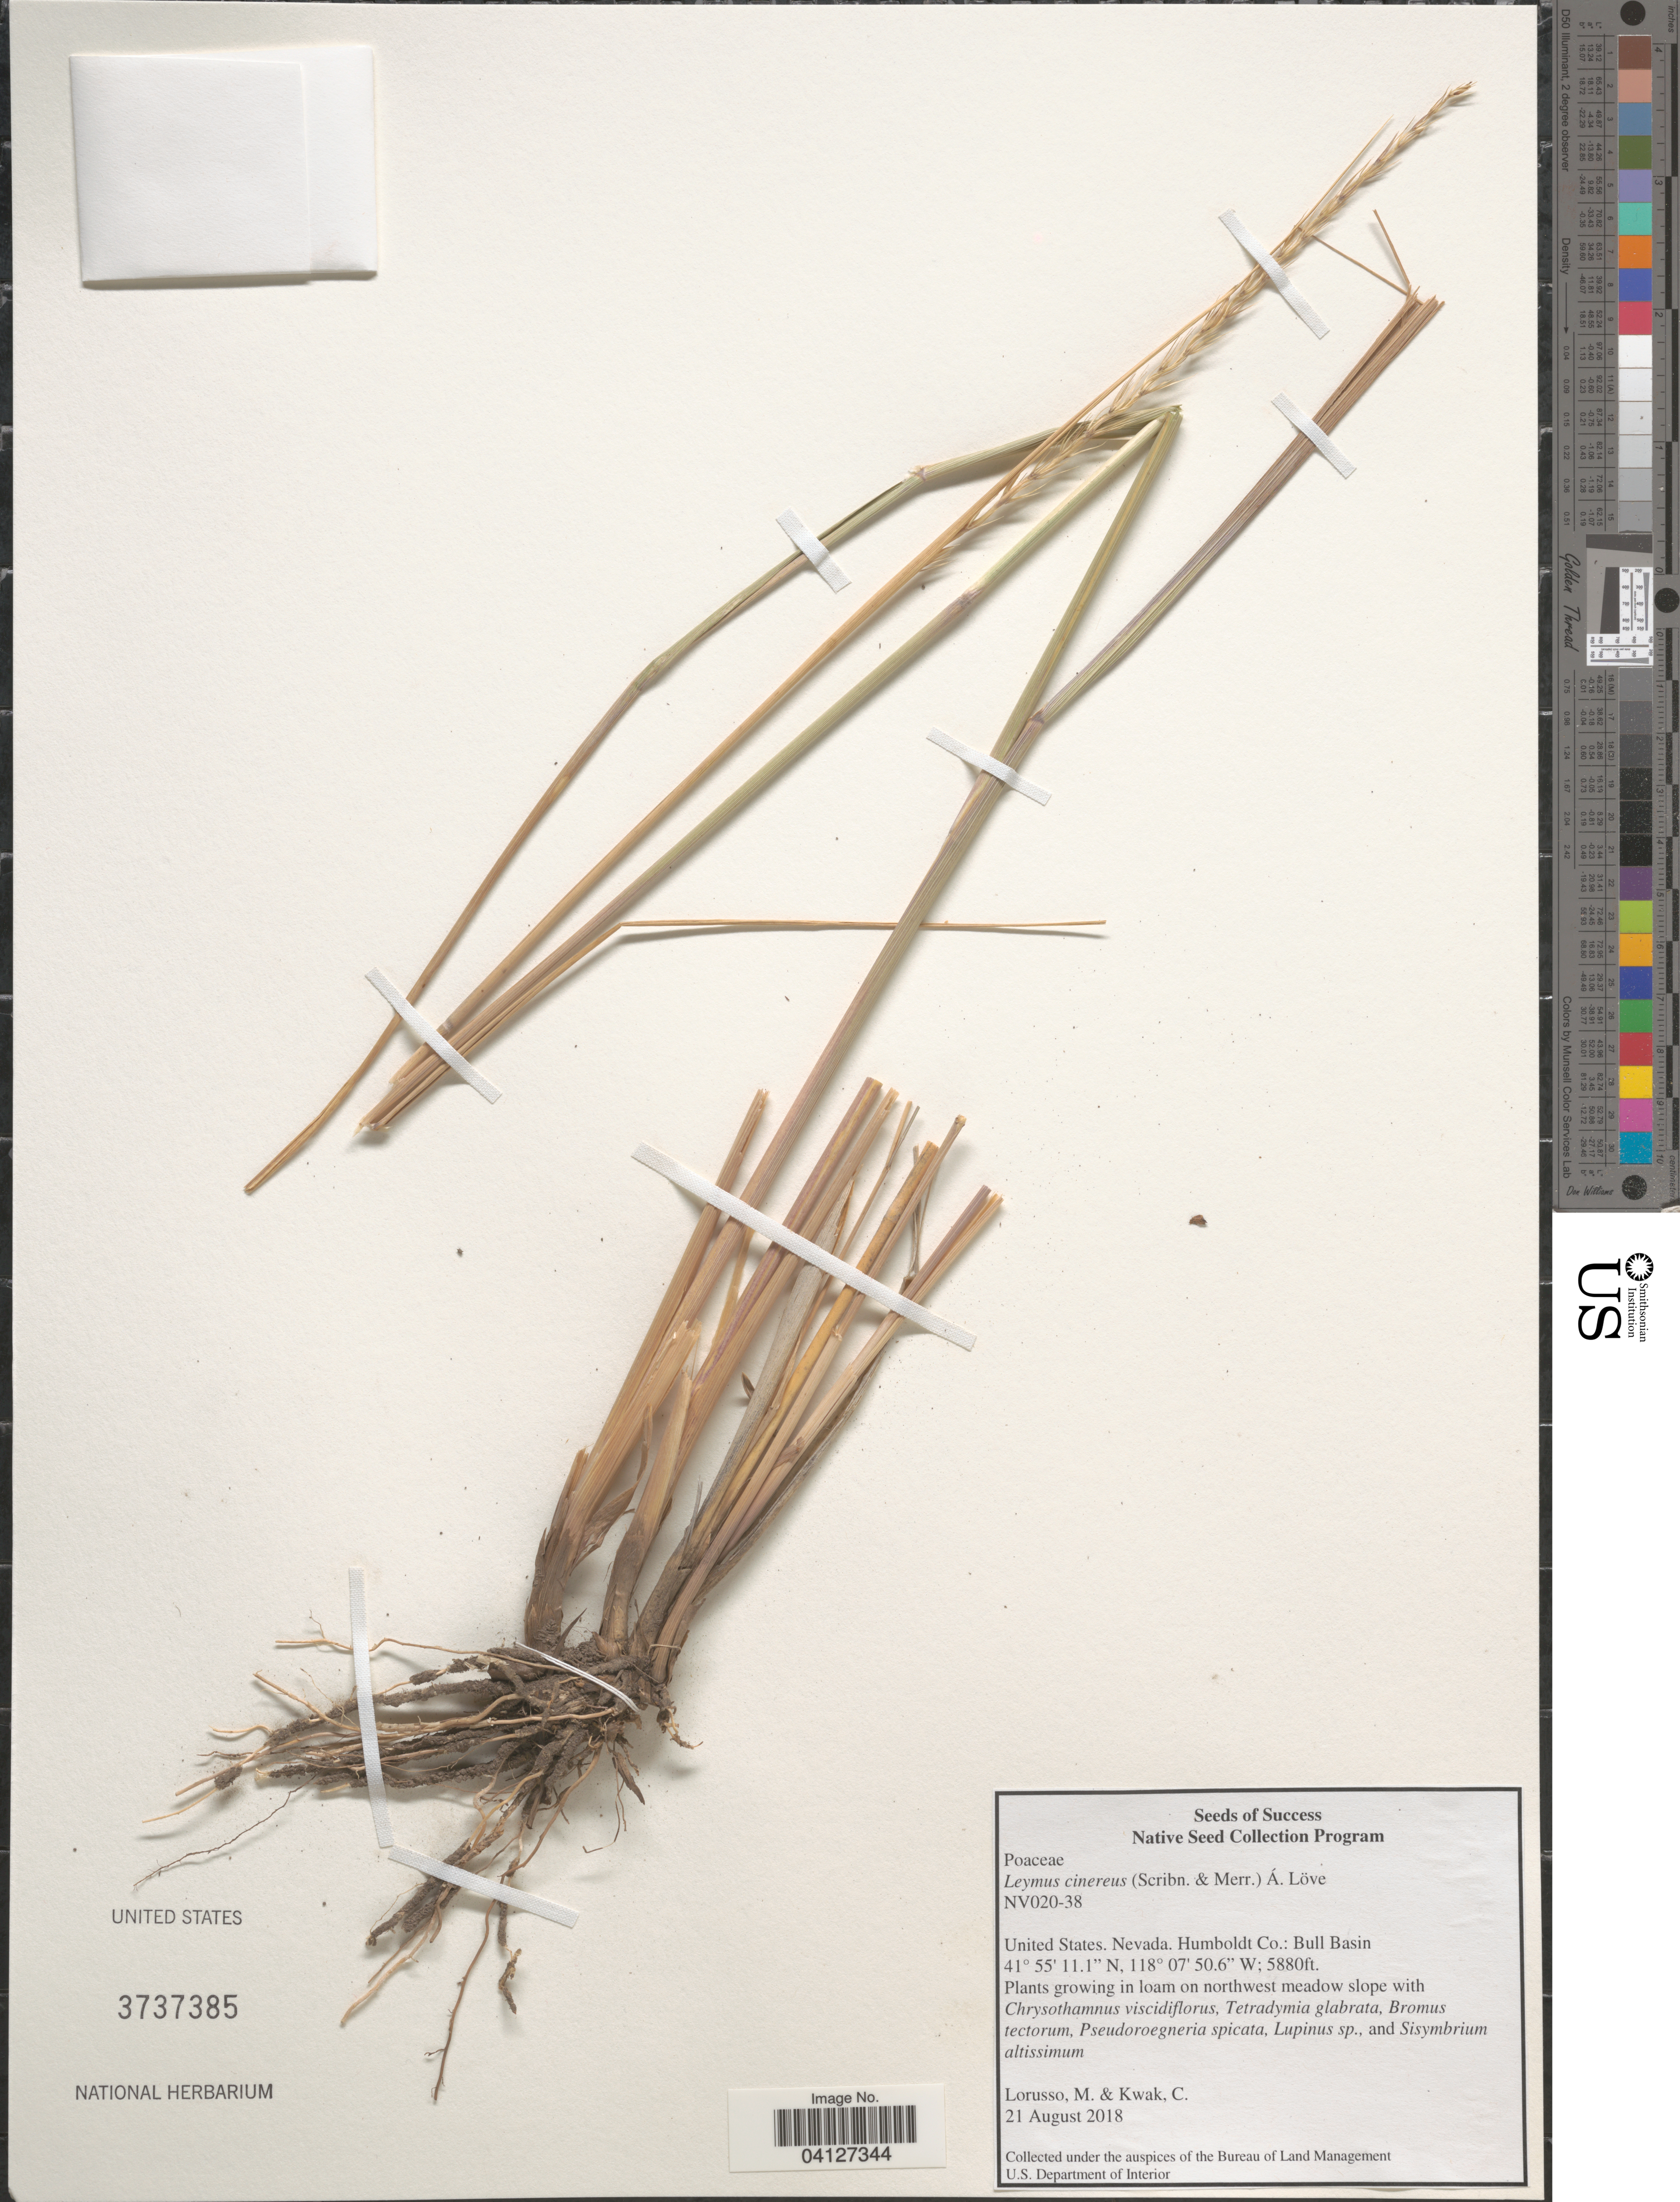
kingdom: Plantae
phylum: Tracheophyta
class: Liliopsida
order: Poales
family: Poaceae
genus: Leymus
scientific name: Leymus cinereus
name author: (Scribn. & Merr.) Á. Löve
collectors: M. Lorusso & C. Kwak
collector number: NV020-38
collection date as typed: Transcribed d/m/y: 21/8/2018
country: United States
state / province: Nevada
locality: Humboldt Co.: Bull Basin.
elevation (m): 1792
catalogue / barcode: US 3737385